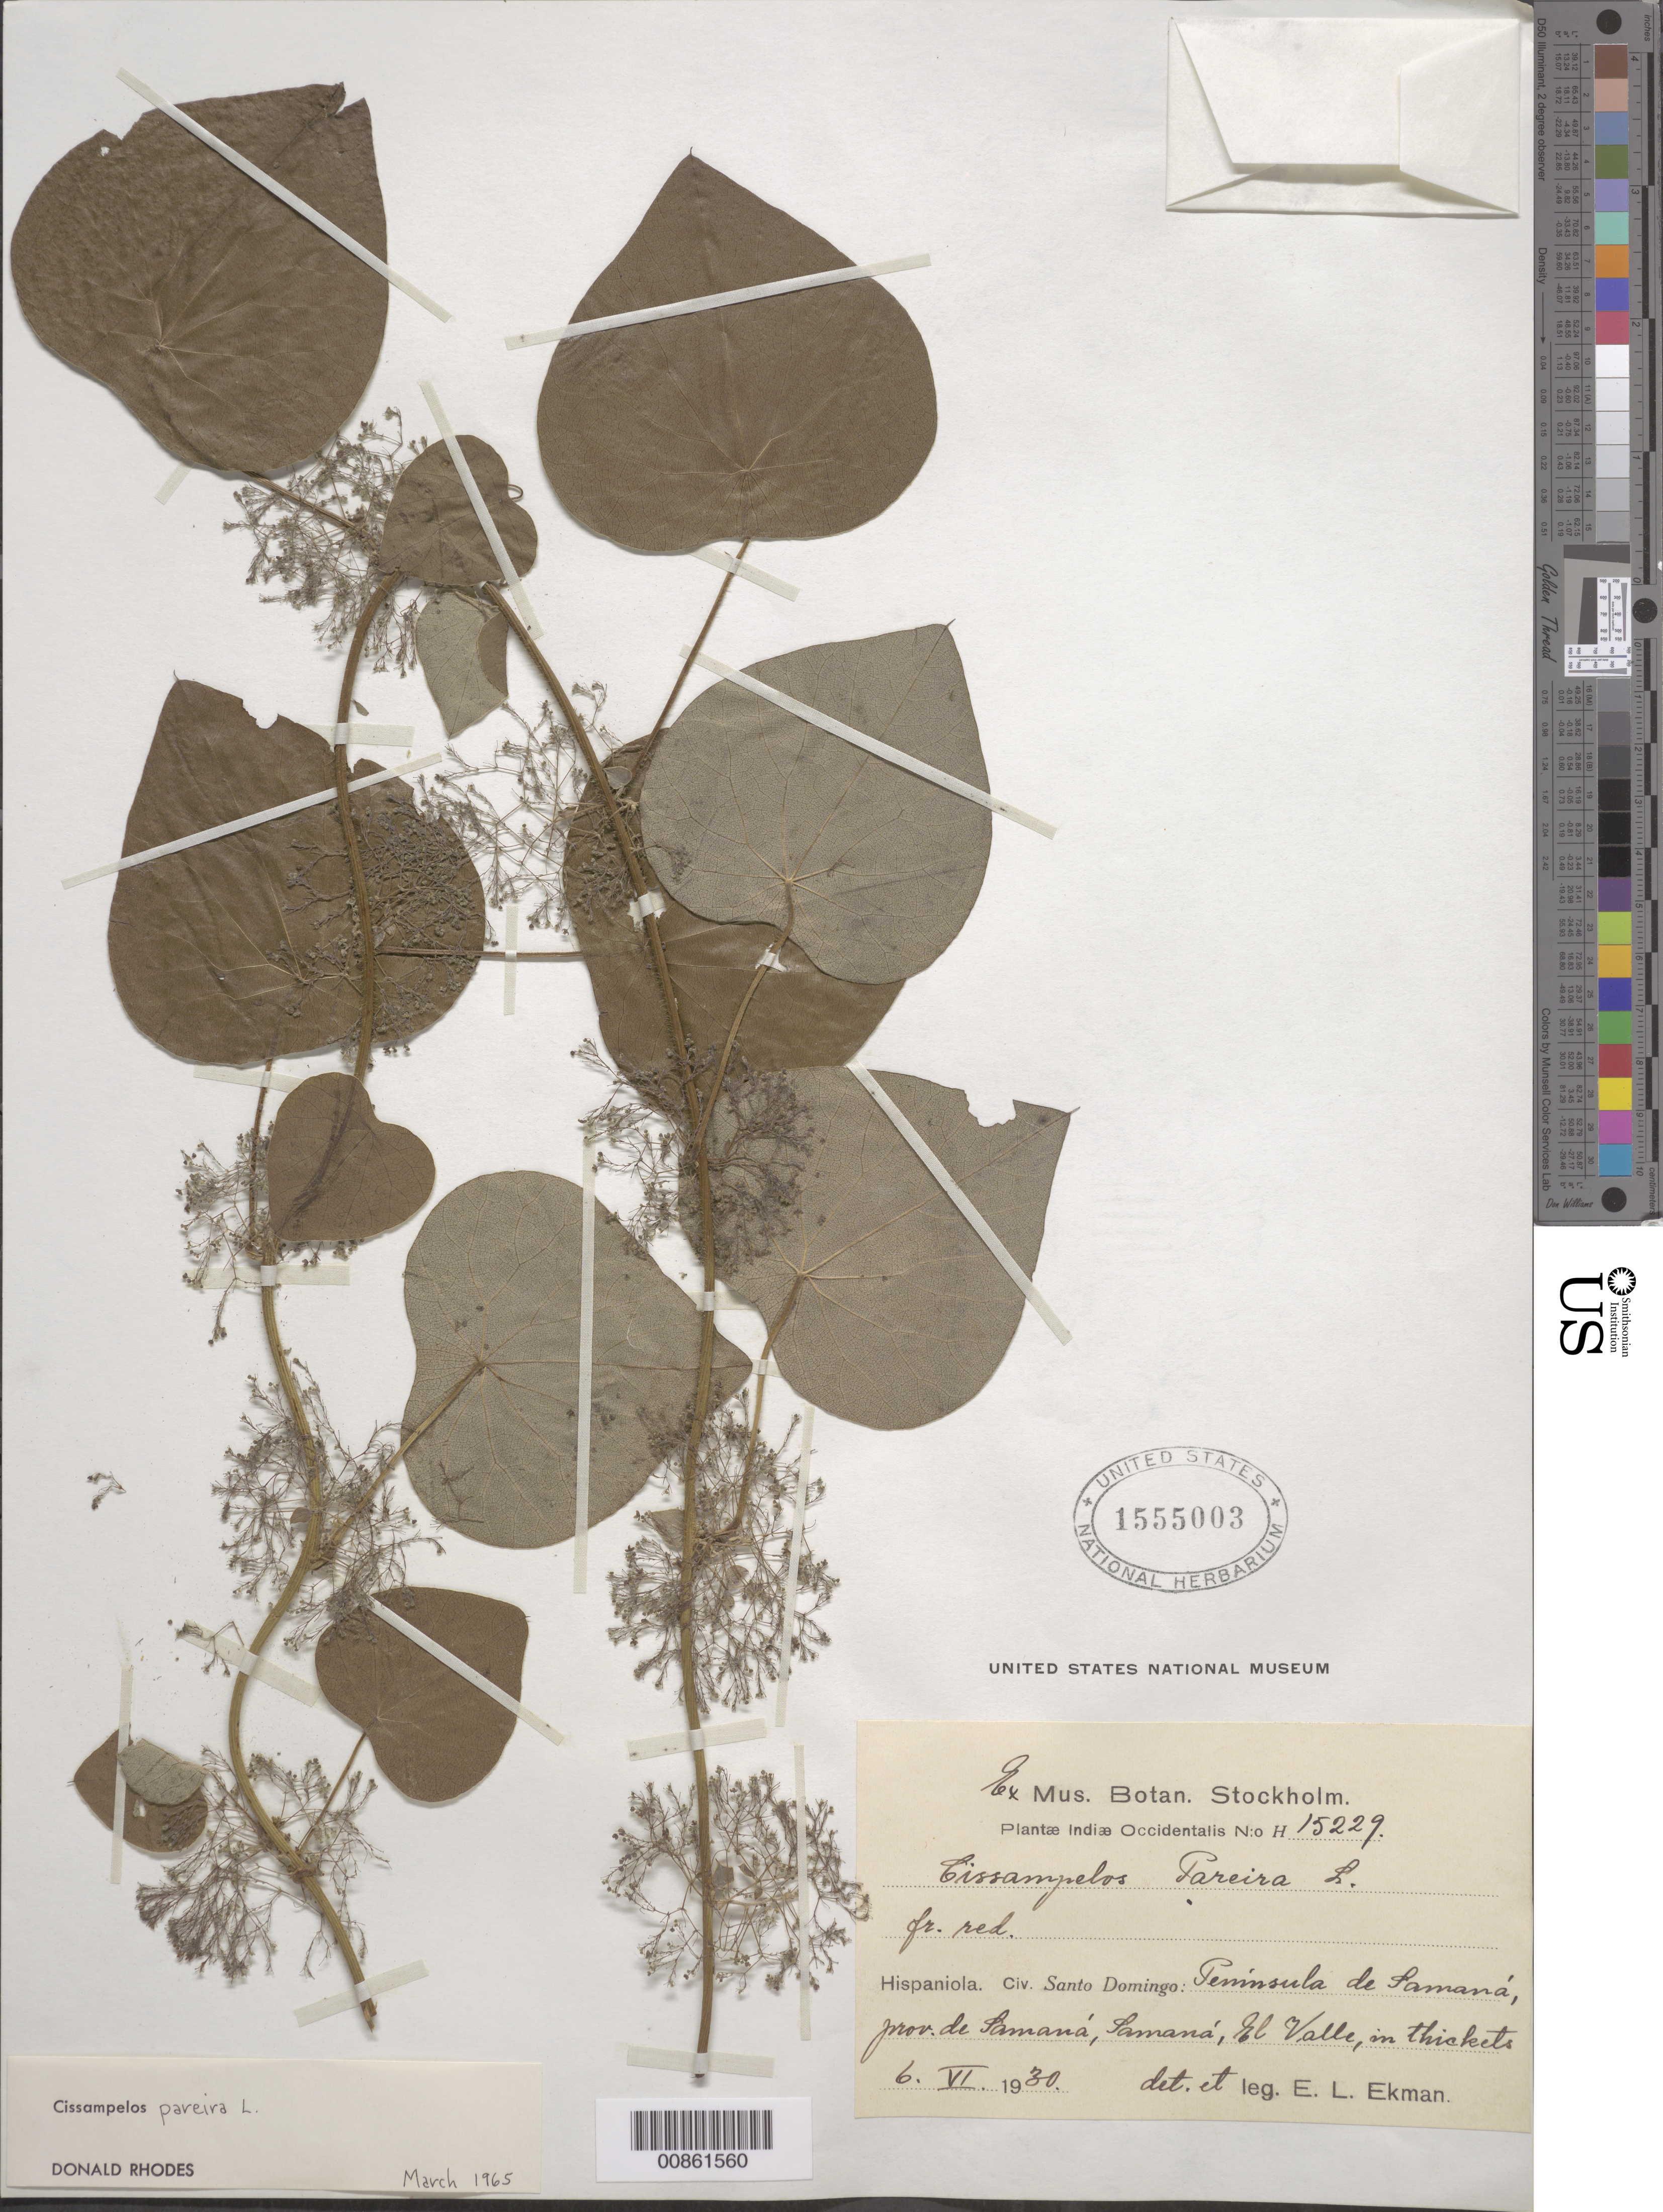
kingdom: Plantae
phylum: Tracheophyta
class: Magnoliopsida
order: Ranunculales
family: Menispermaceae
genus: Cissampelos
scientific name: Cissampelos pareira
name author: L.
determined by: Rhodes, D.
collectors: E. L. Ekman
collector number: H 15229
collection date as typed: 06 Jun 1930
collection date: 1930-06-06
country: Dominican Republic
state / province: Samana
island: Hispaniola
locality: Península de Samaná, Samaná, El Valle.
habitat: In thickets.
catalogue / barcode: US 1555003